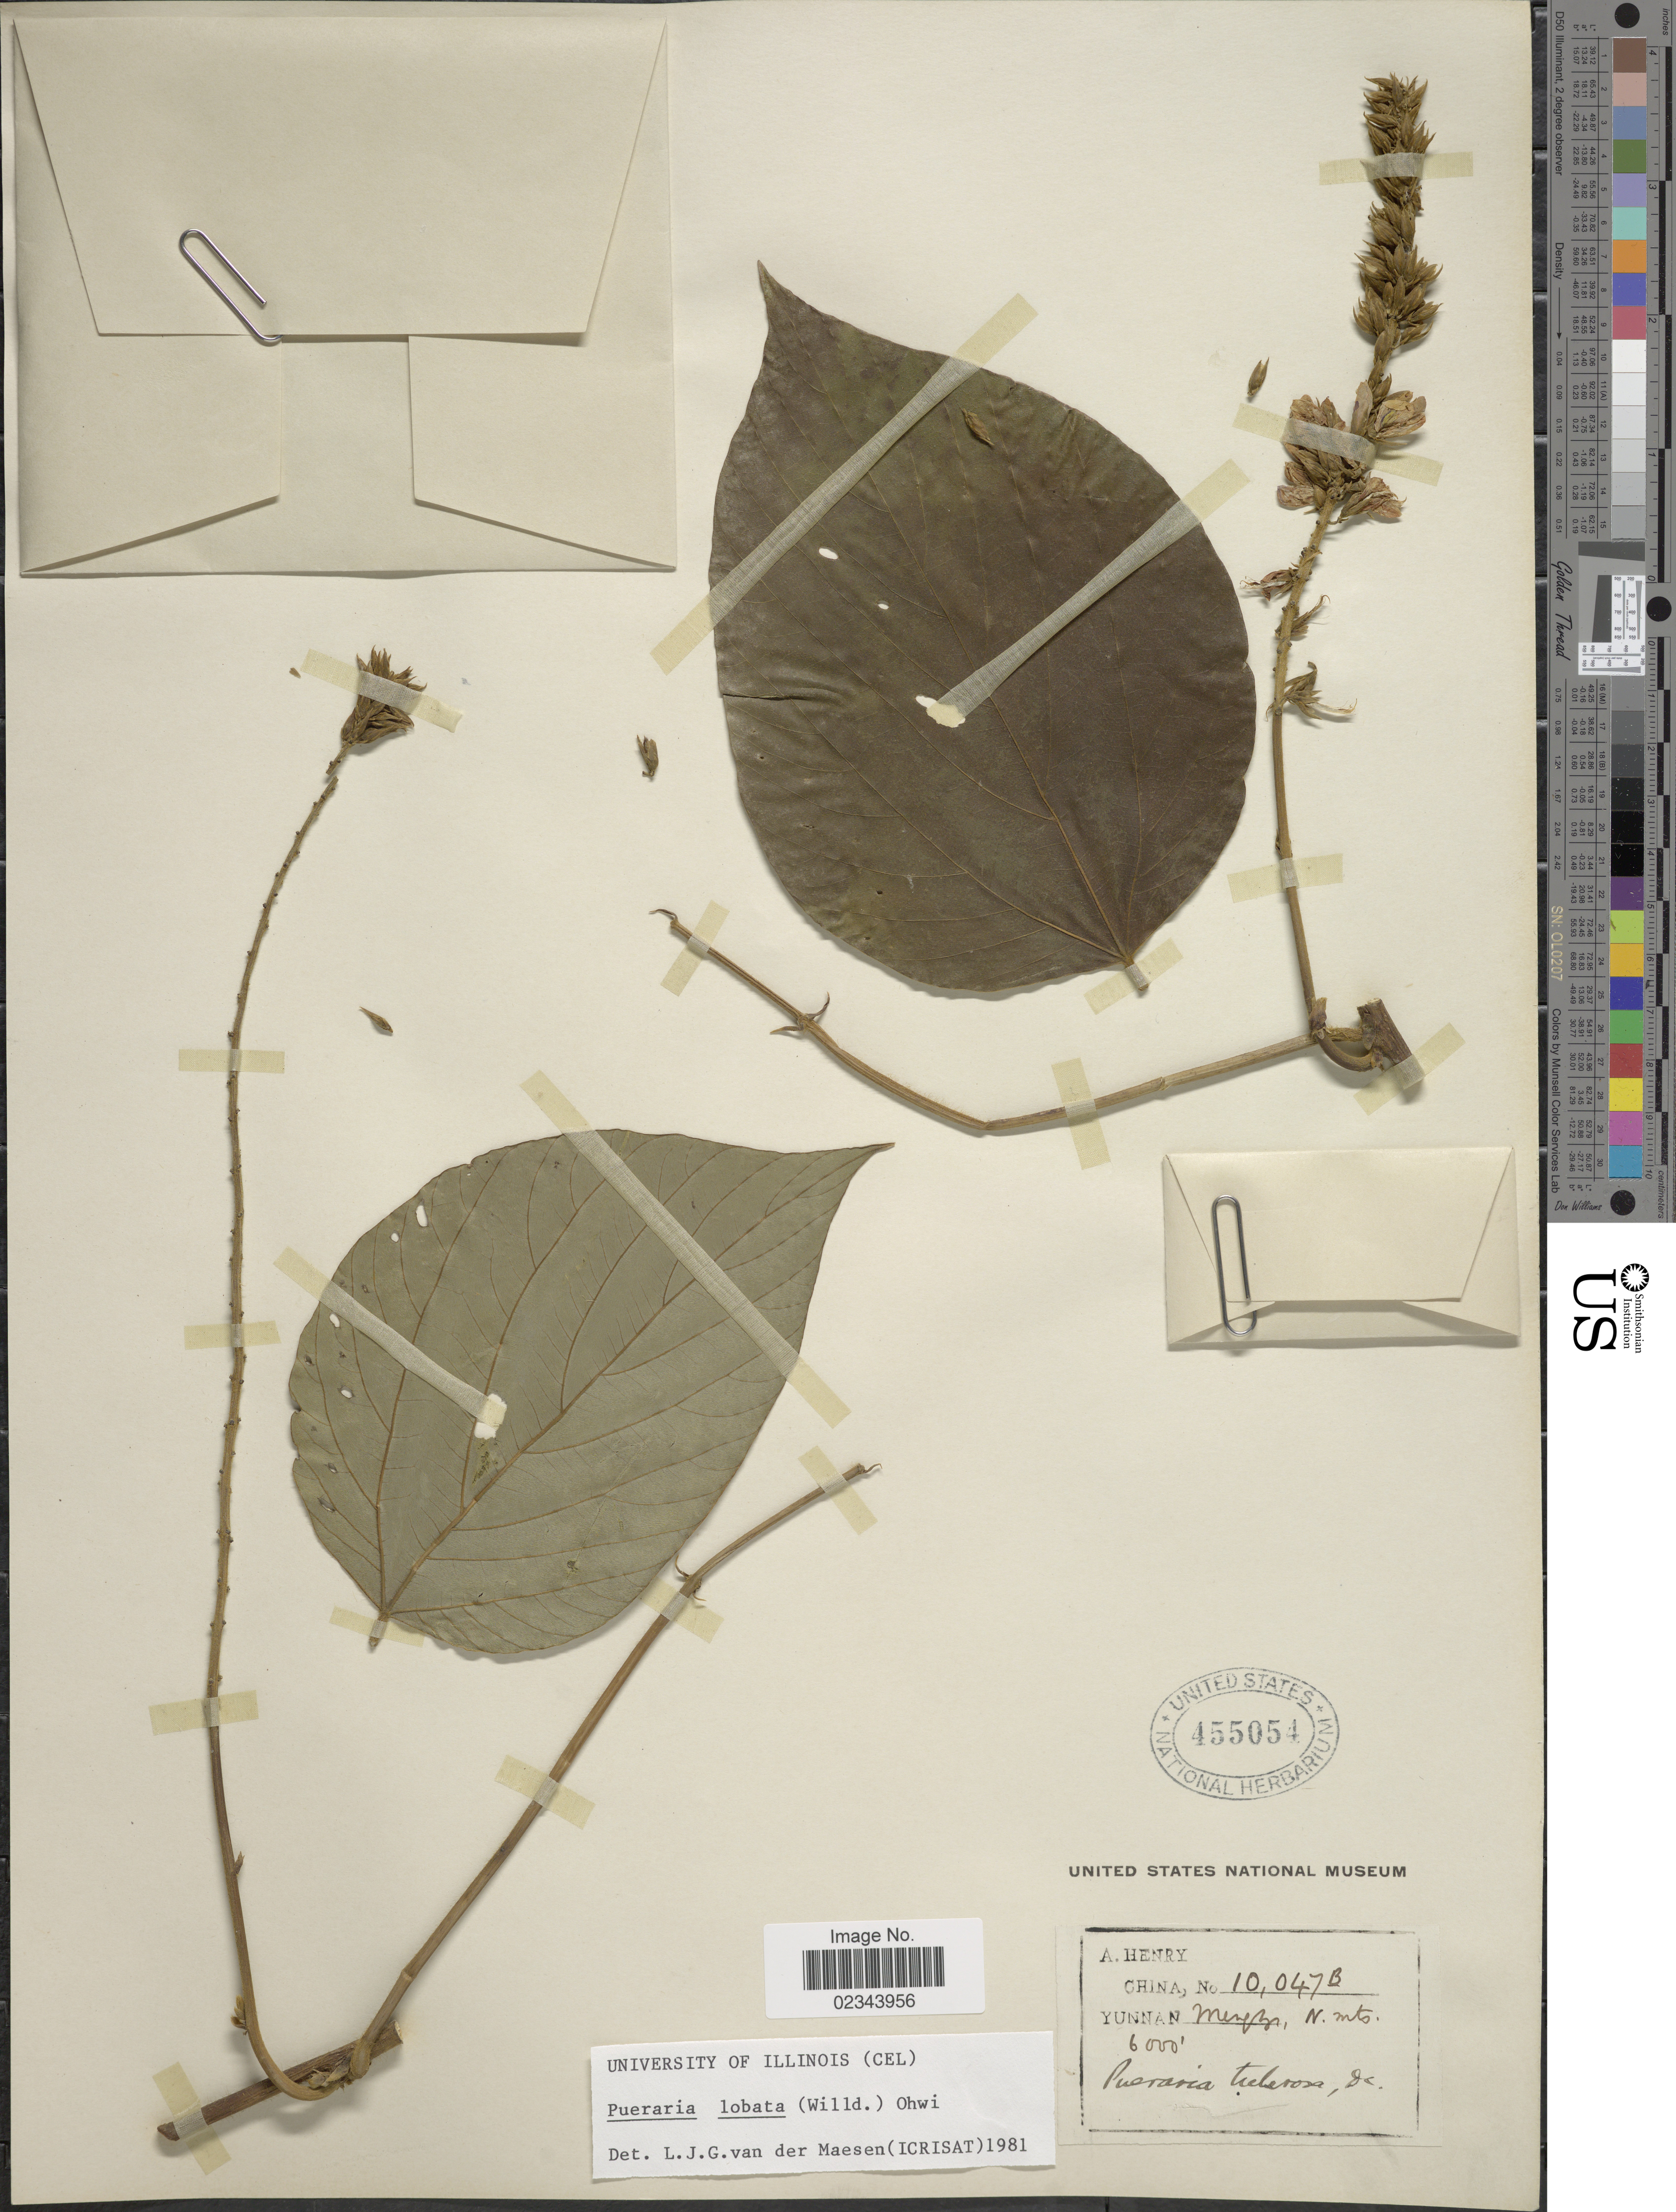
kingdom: Plantae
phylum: Tracheophyta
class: Magnoliopsida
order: Fabales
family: Fabaceae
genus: Pueraria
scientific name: Pueraria lobata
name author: (Willd.) Ohwi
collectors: A. Henry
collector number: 10047 B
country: China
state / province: Yunnan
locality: Mentsze, N. Mts.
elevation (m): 1829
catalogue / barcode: US 455054